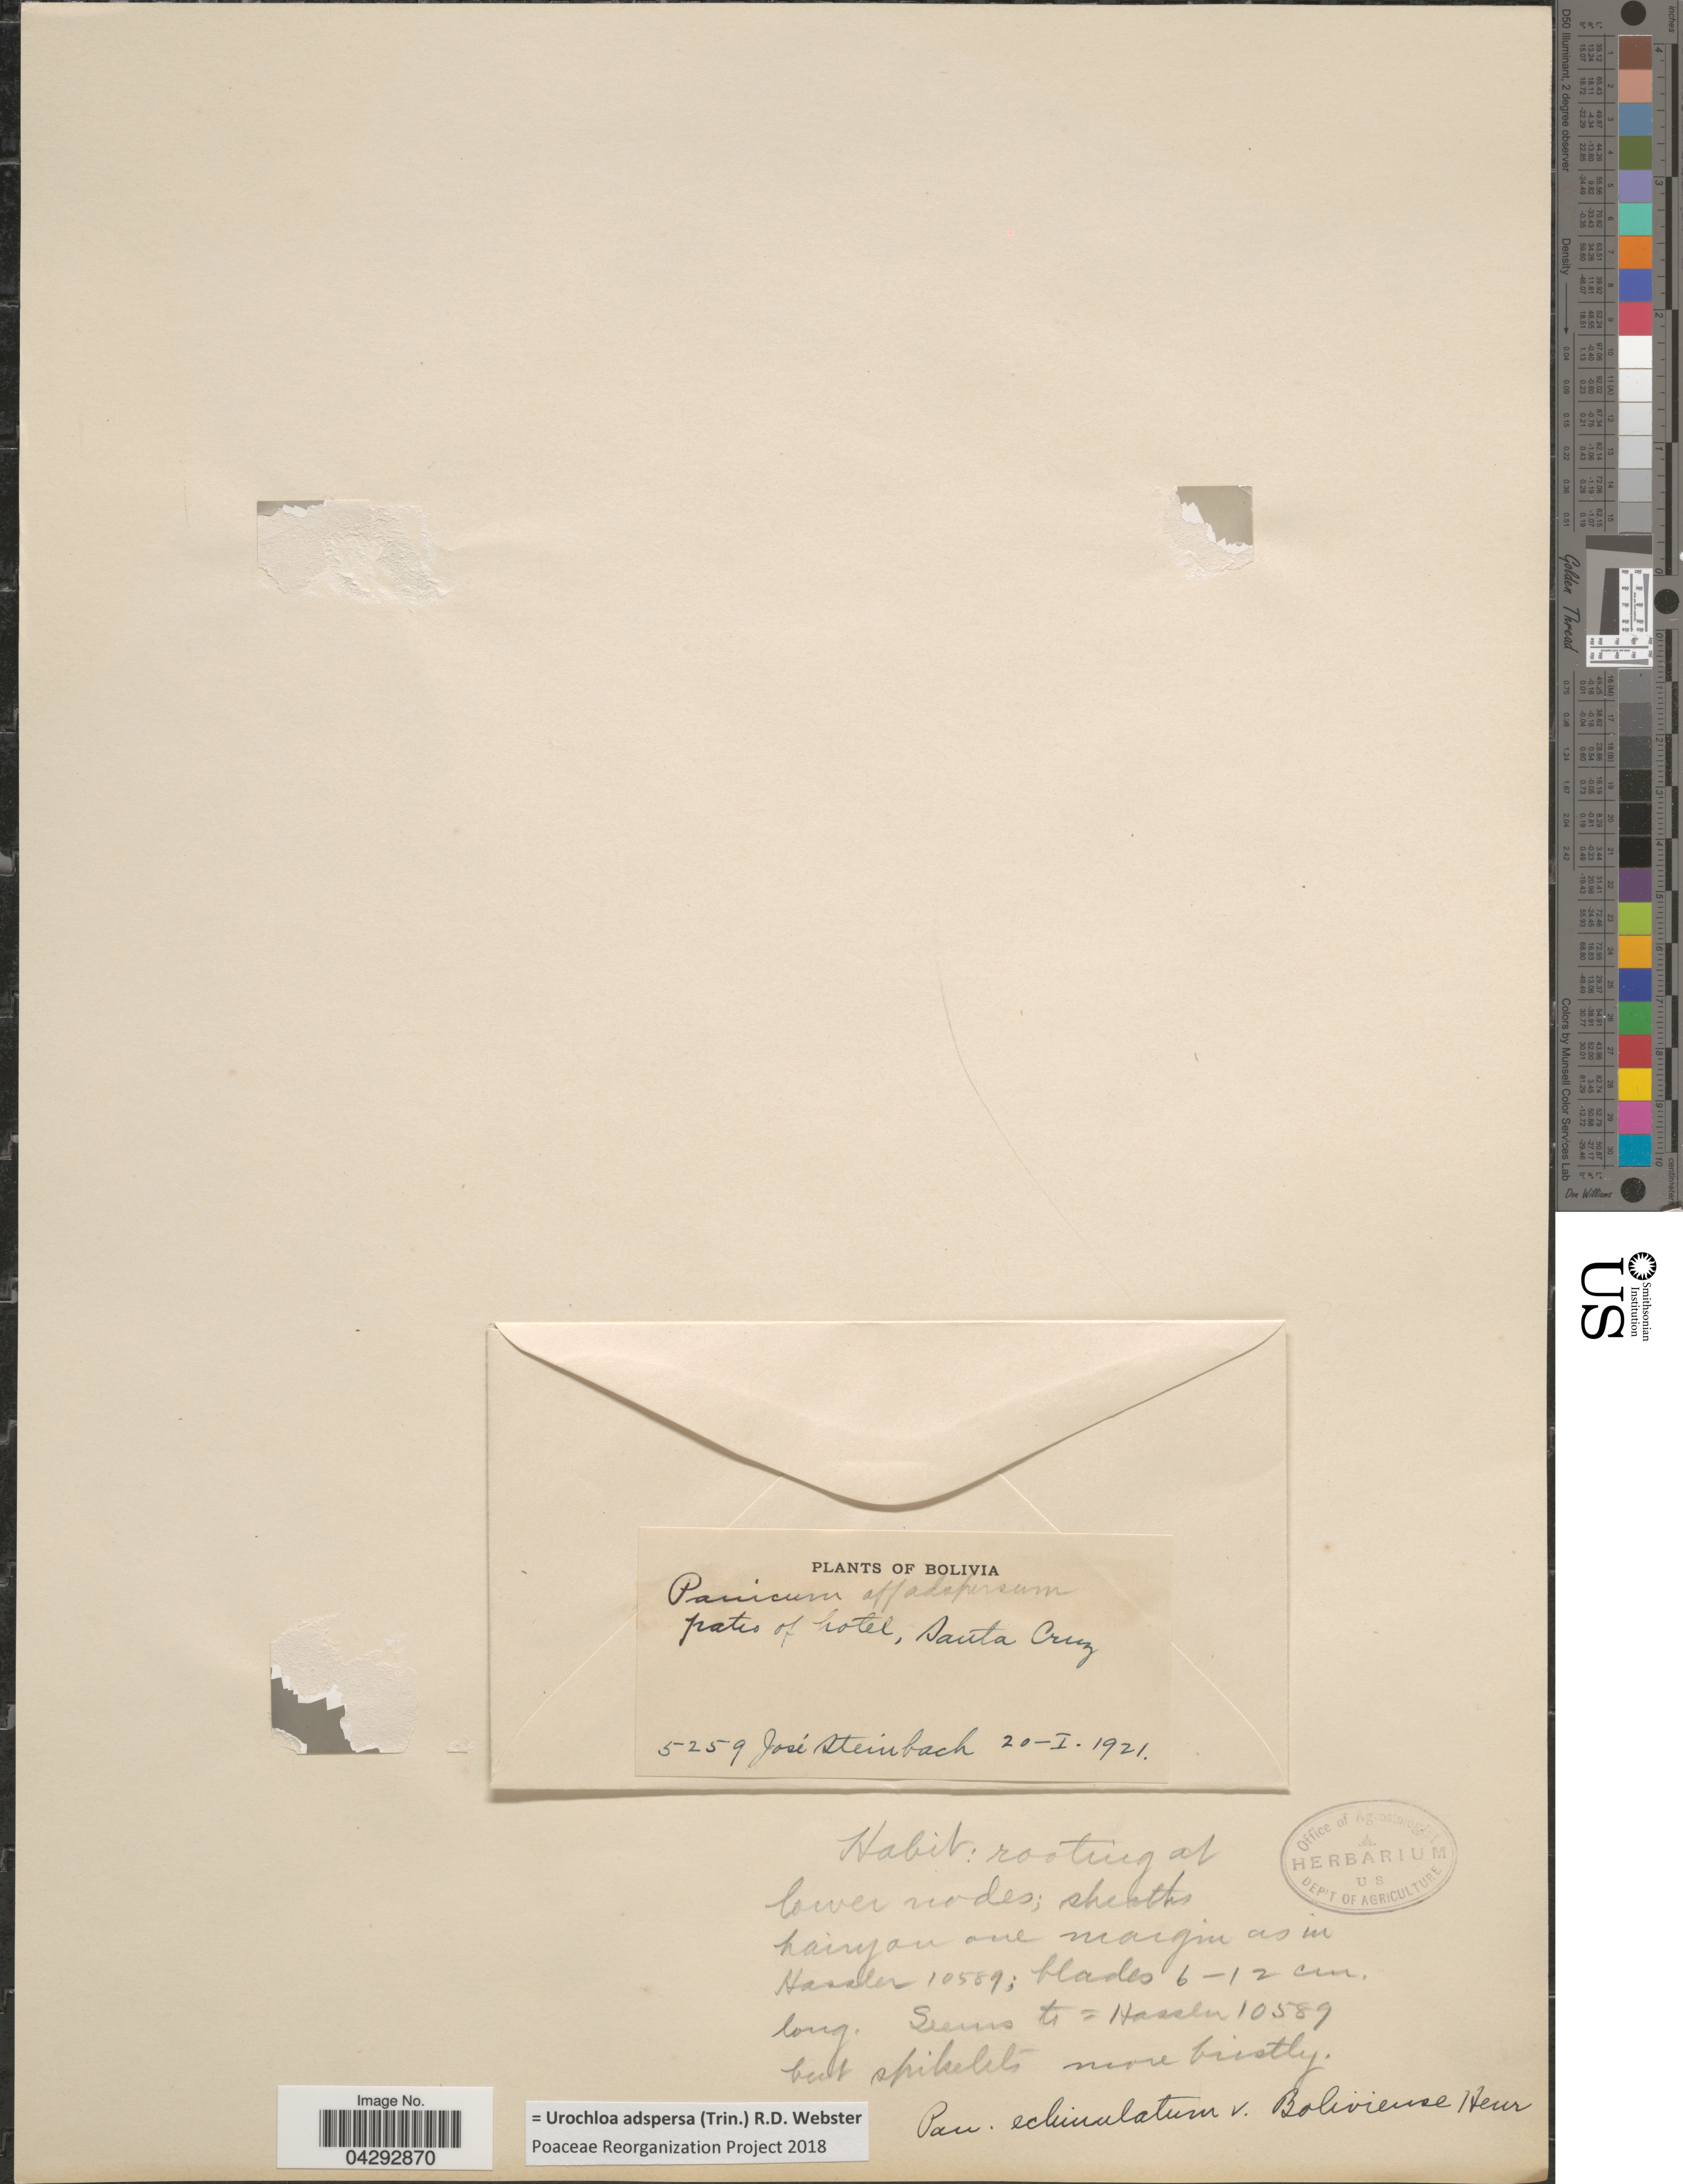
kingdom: Plantae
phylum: Tracheophyta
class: Liliopsida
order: Poales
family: Poaceae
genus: Urochloa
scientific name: Urochloa adspersa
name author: (Trin.) R.D. Webster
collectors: J. Steinbach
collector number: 5259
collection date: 1921-01-20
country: Bolivia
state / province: Santa Cruz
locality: Patio of hotel.